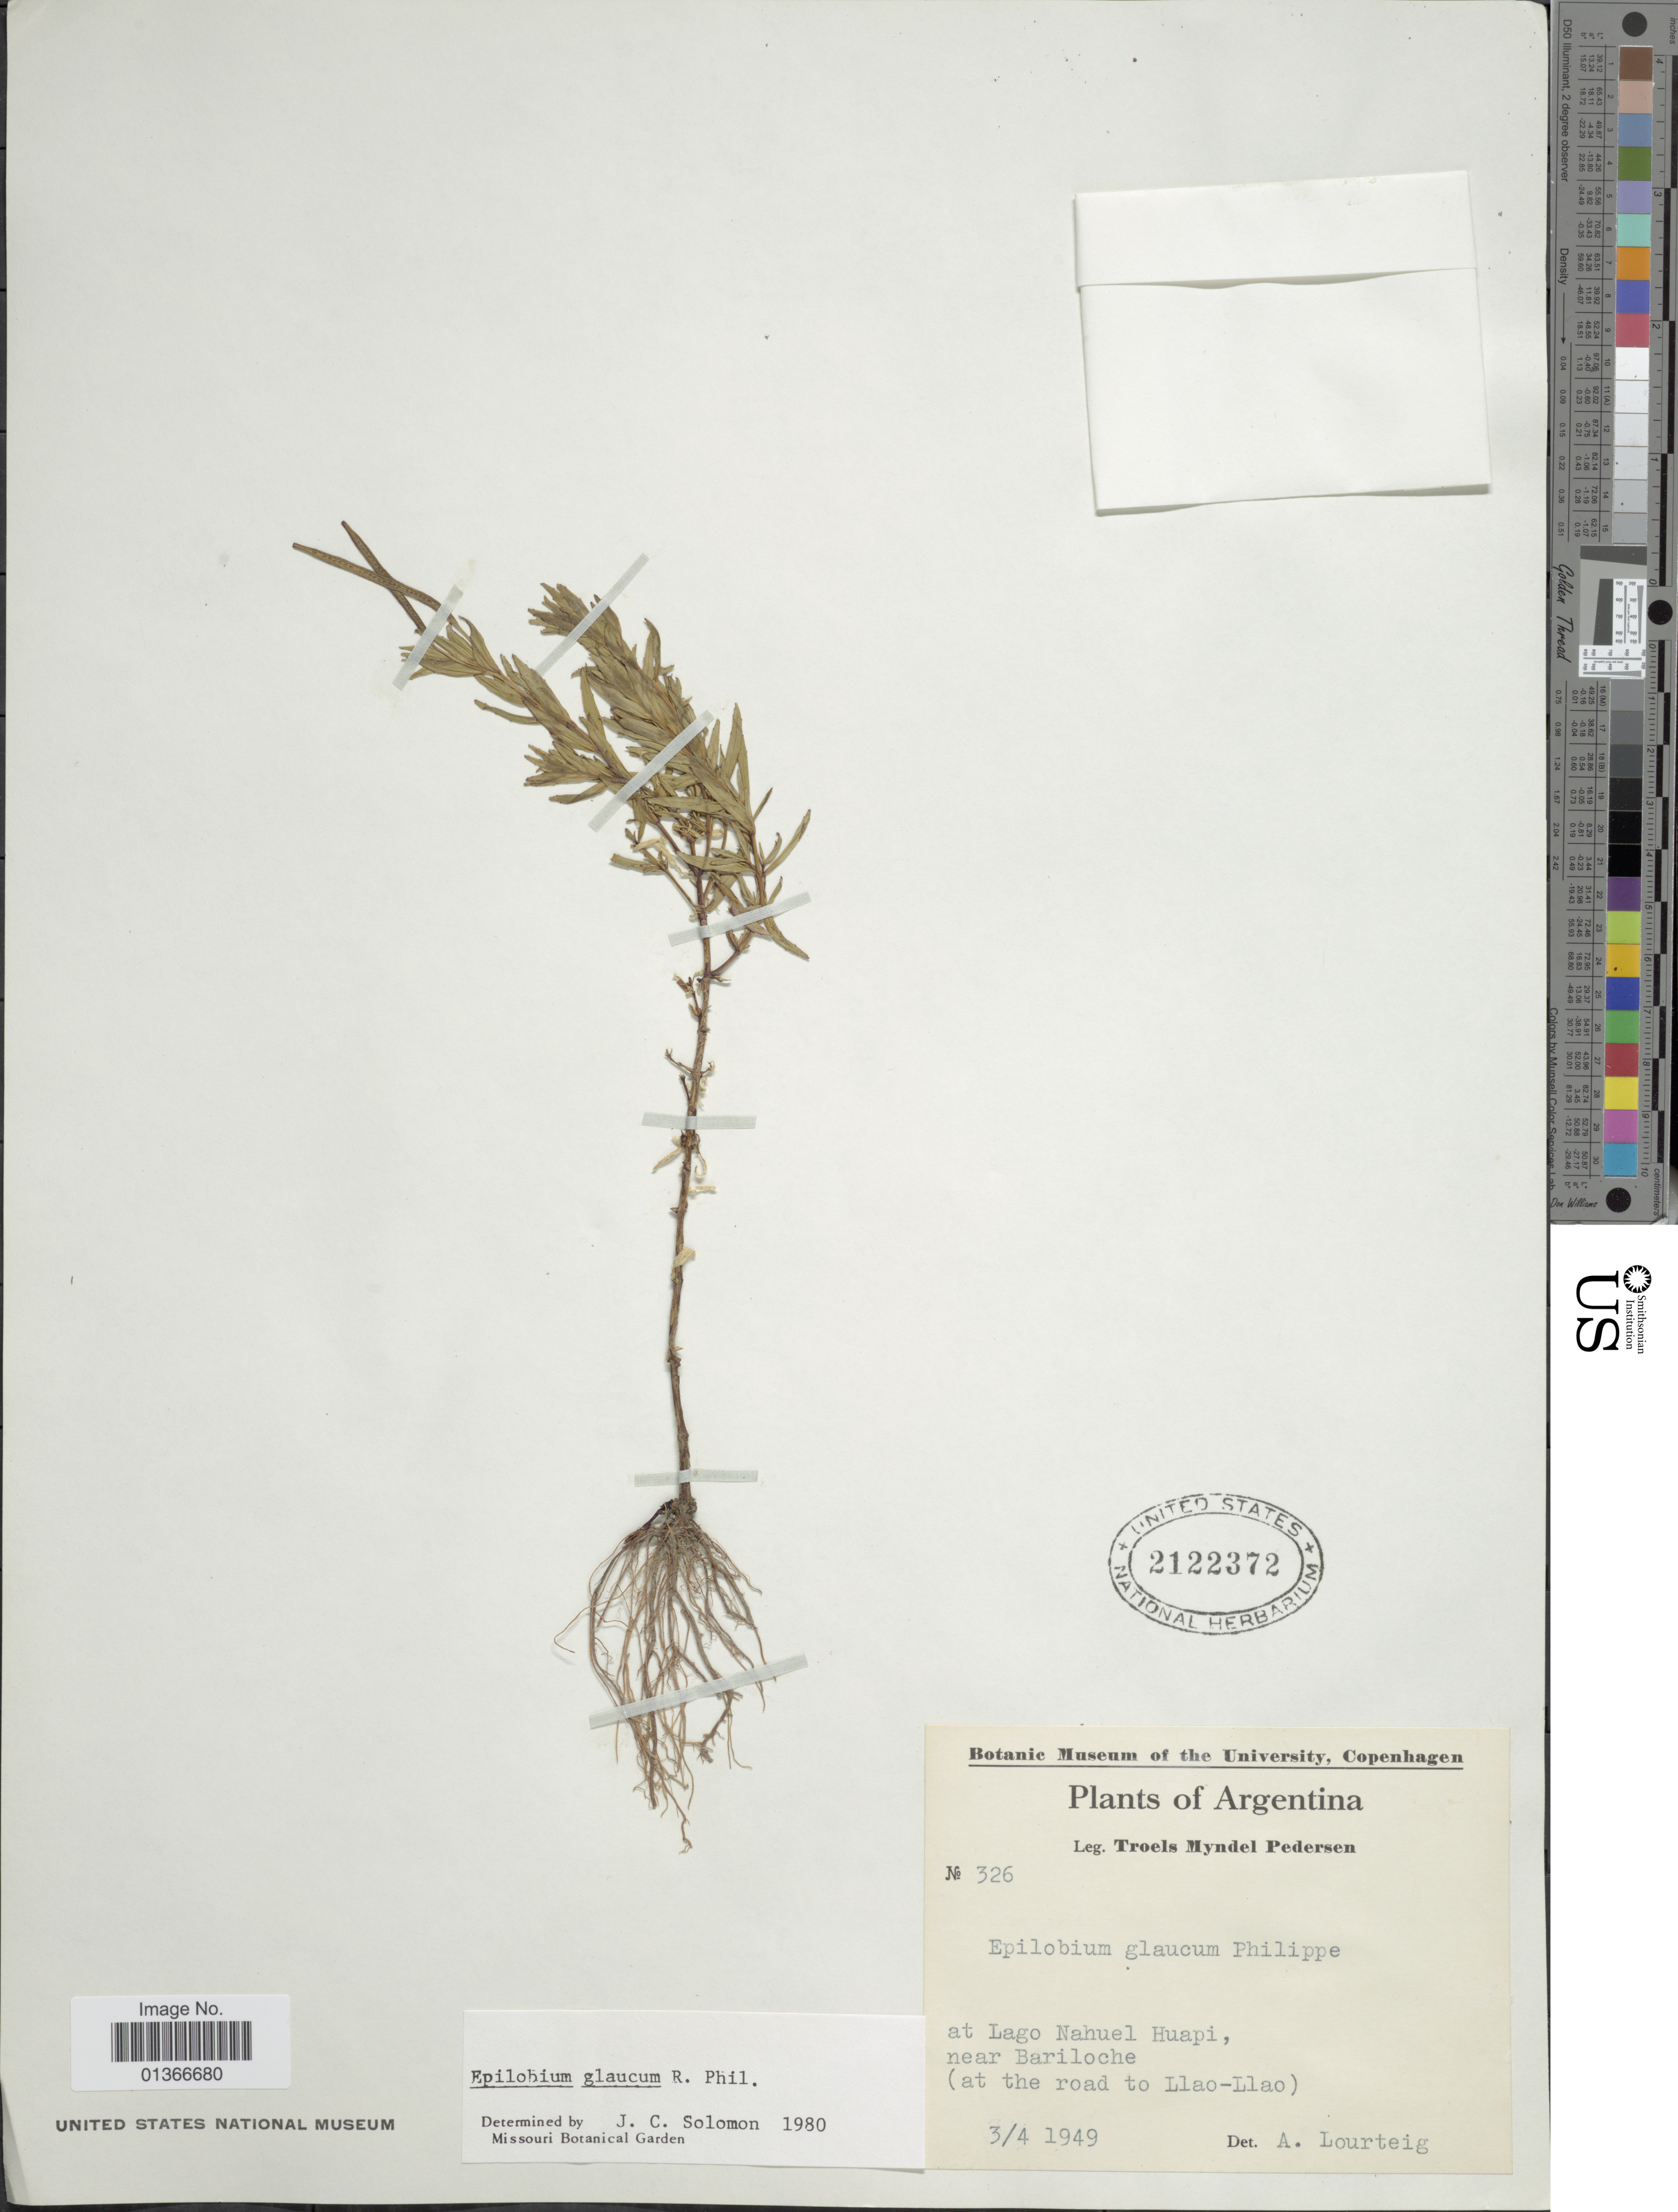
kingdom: Plantae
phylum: Tracheophyta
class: Magnoliopsida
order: Myrtales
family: Onagraceae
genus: Epilobium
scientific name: Epilobium glaucum Howell, nom. illeg.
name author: Howell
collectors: T. Pederson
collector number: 326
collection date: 1949-04-03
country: Argentina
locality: At Lago Nahuel Huapi, near Bariloche (at the road to Llao-Llao).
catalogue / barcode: US 2122372